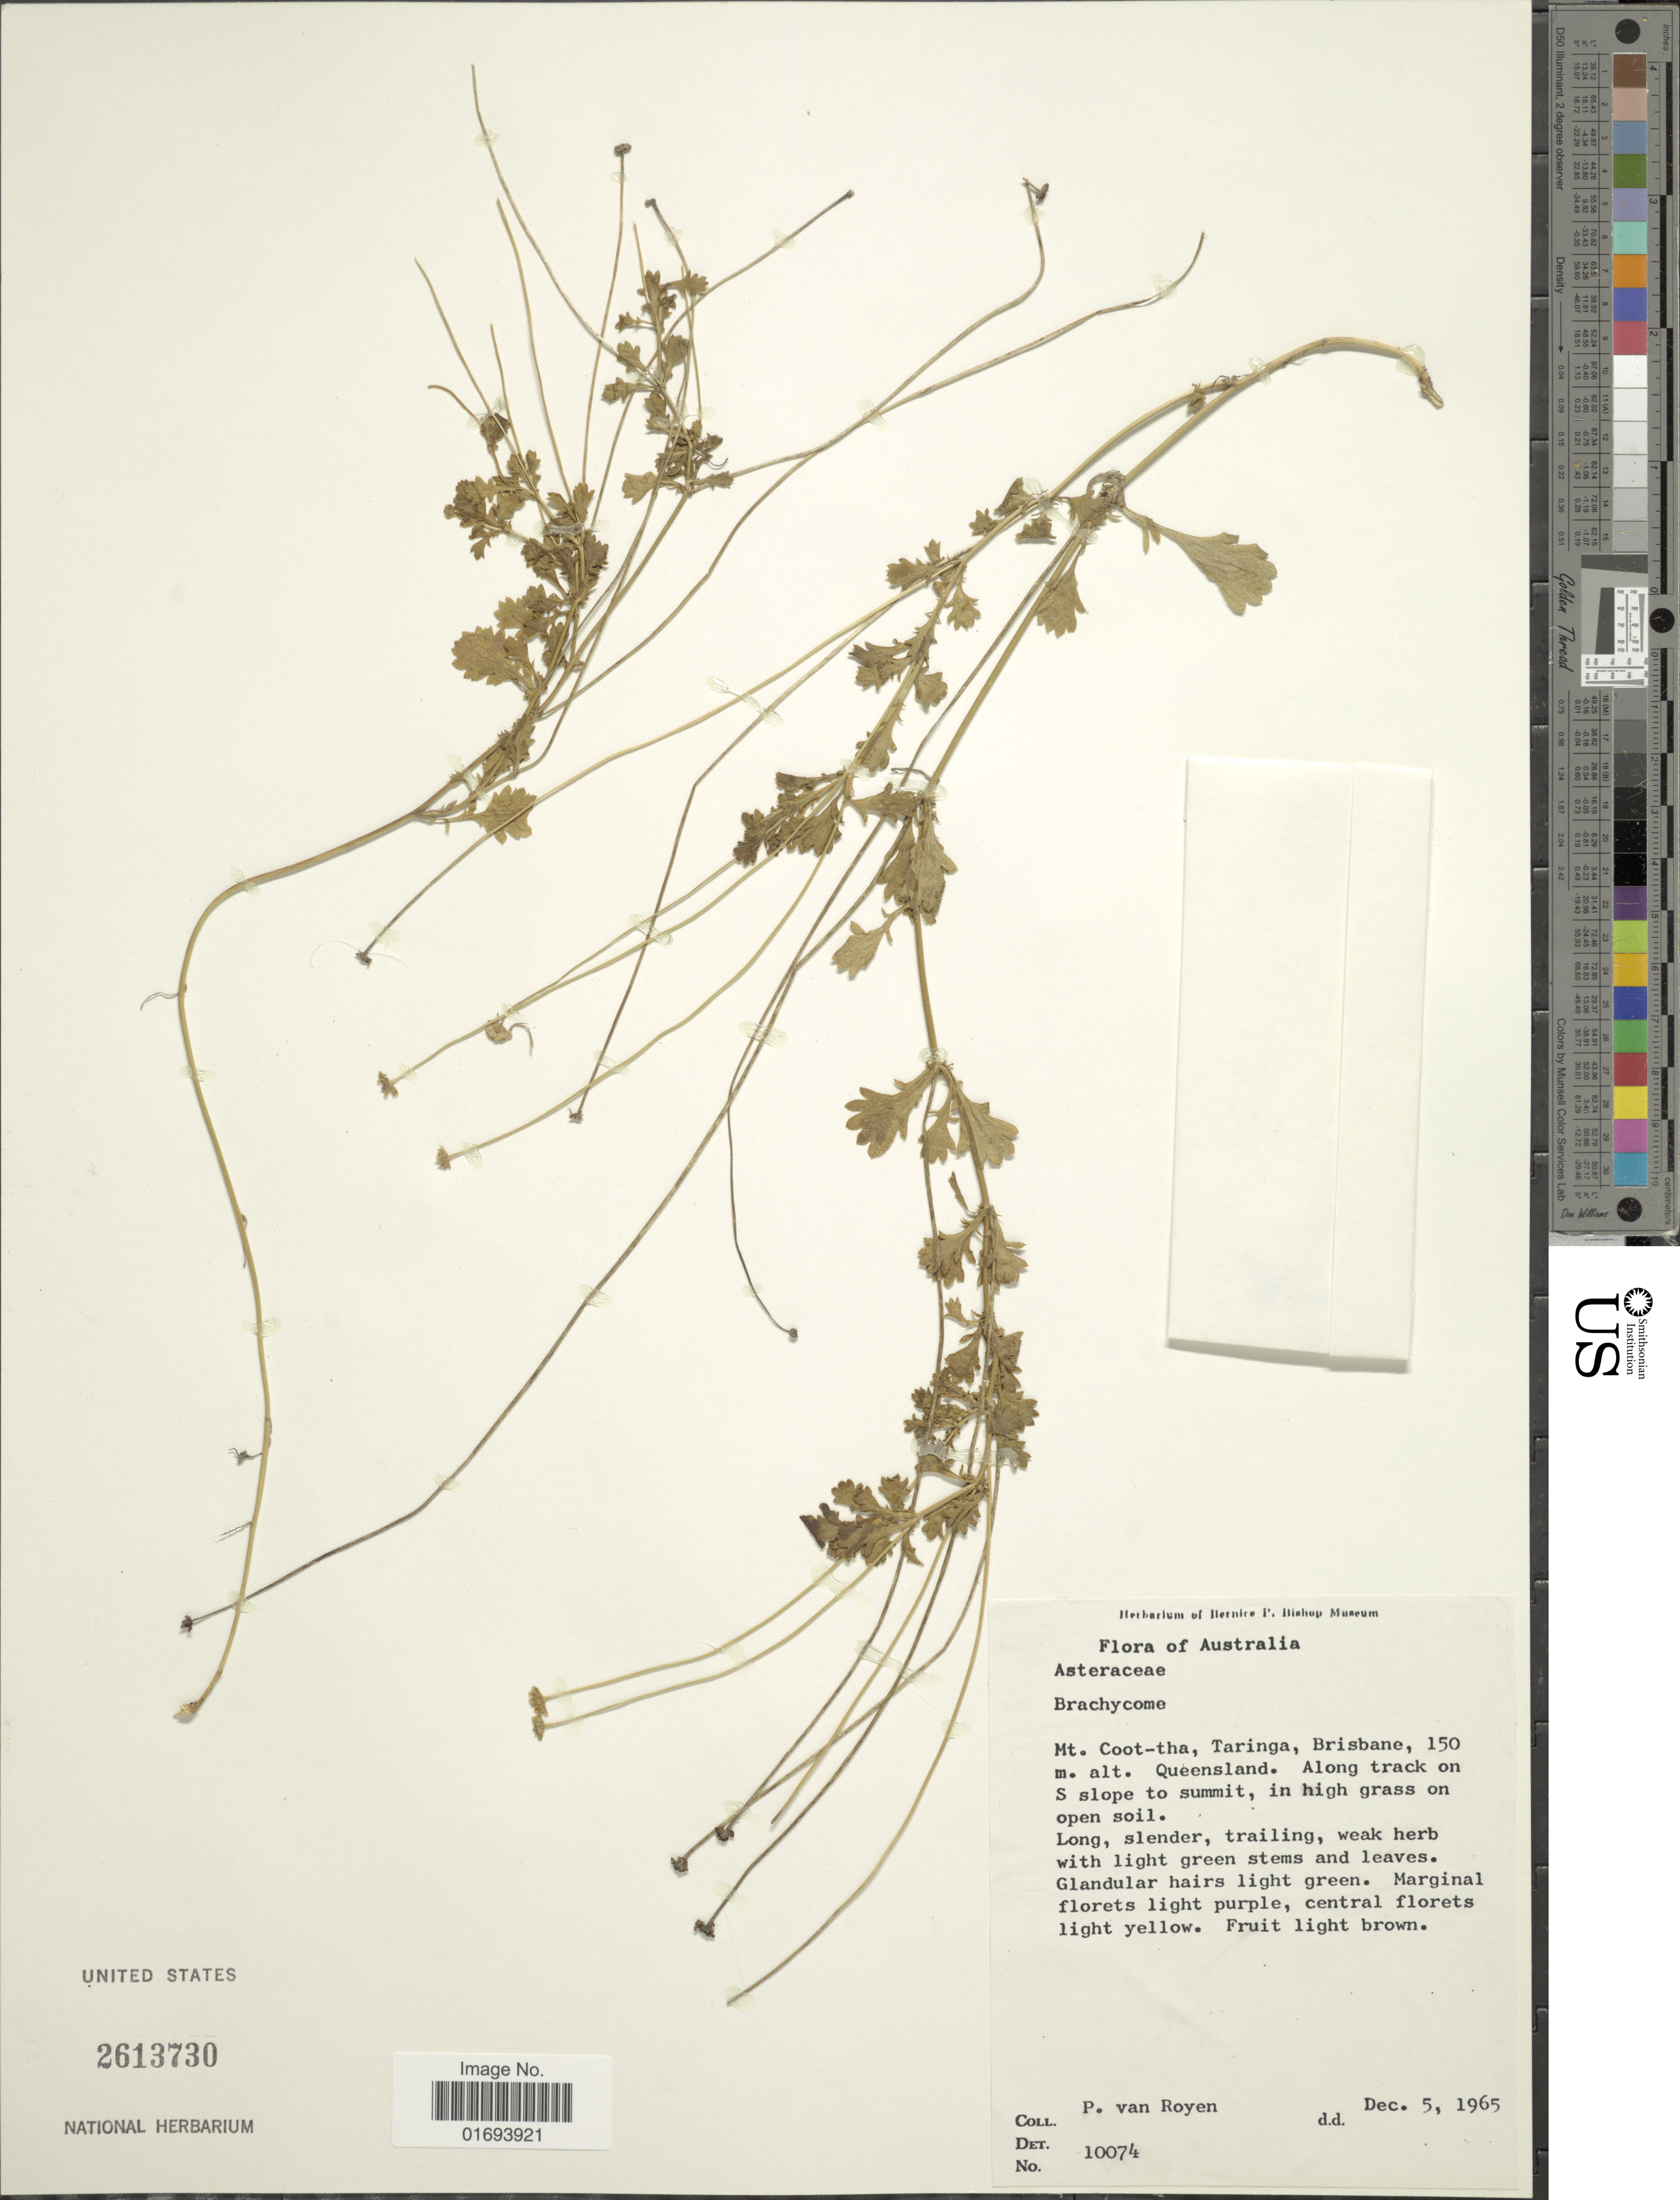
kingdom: Plantae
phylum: Tracheophyta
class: Magnoliopsida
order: Asterales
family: Asteraceae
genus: Brachyscome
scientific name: Brachyscome microcarpa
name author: F. Muell.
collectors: P. van Royen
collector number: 10074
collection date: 1965-12-05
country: Australia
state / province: Queensland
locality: Mt. Coot-tha, Taringa, Brisbane, Queensland. Along track on S slope to summit, in high grass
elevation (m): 150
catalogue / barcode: US 2613730